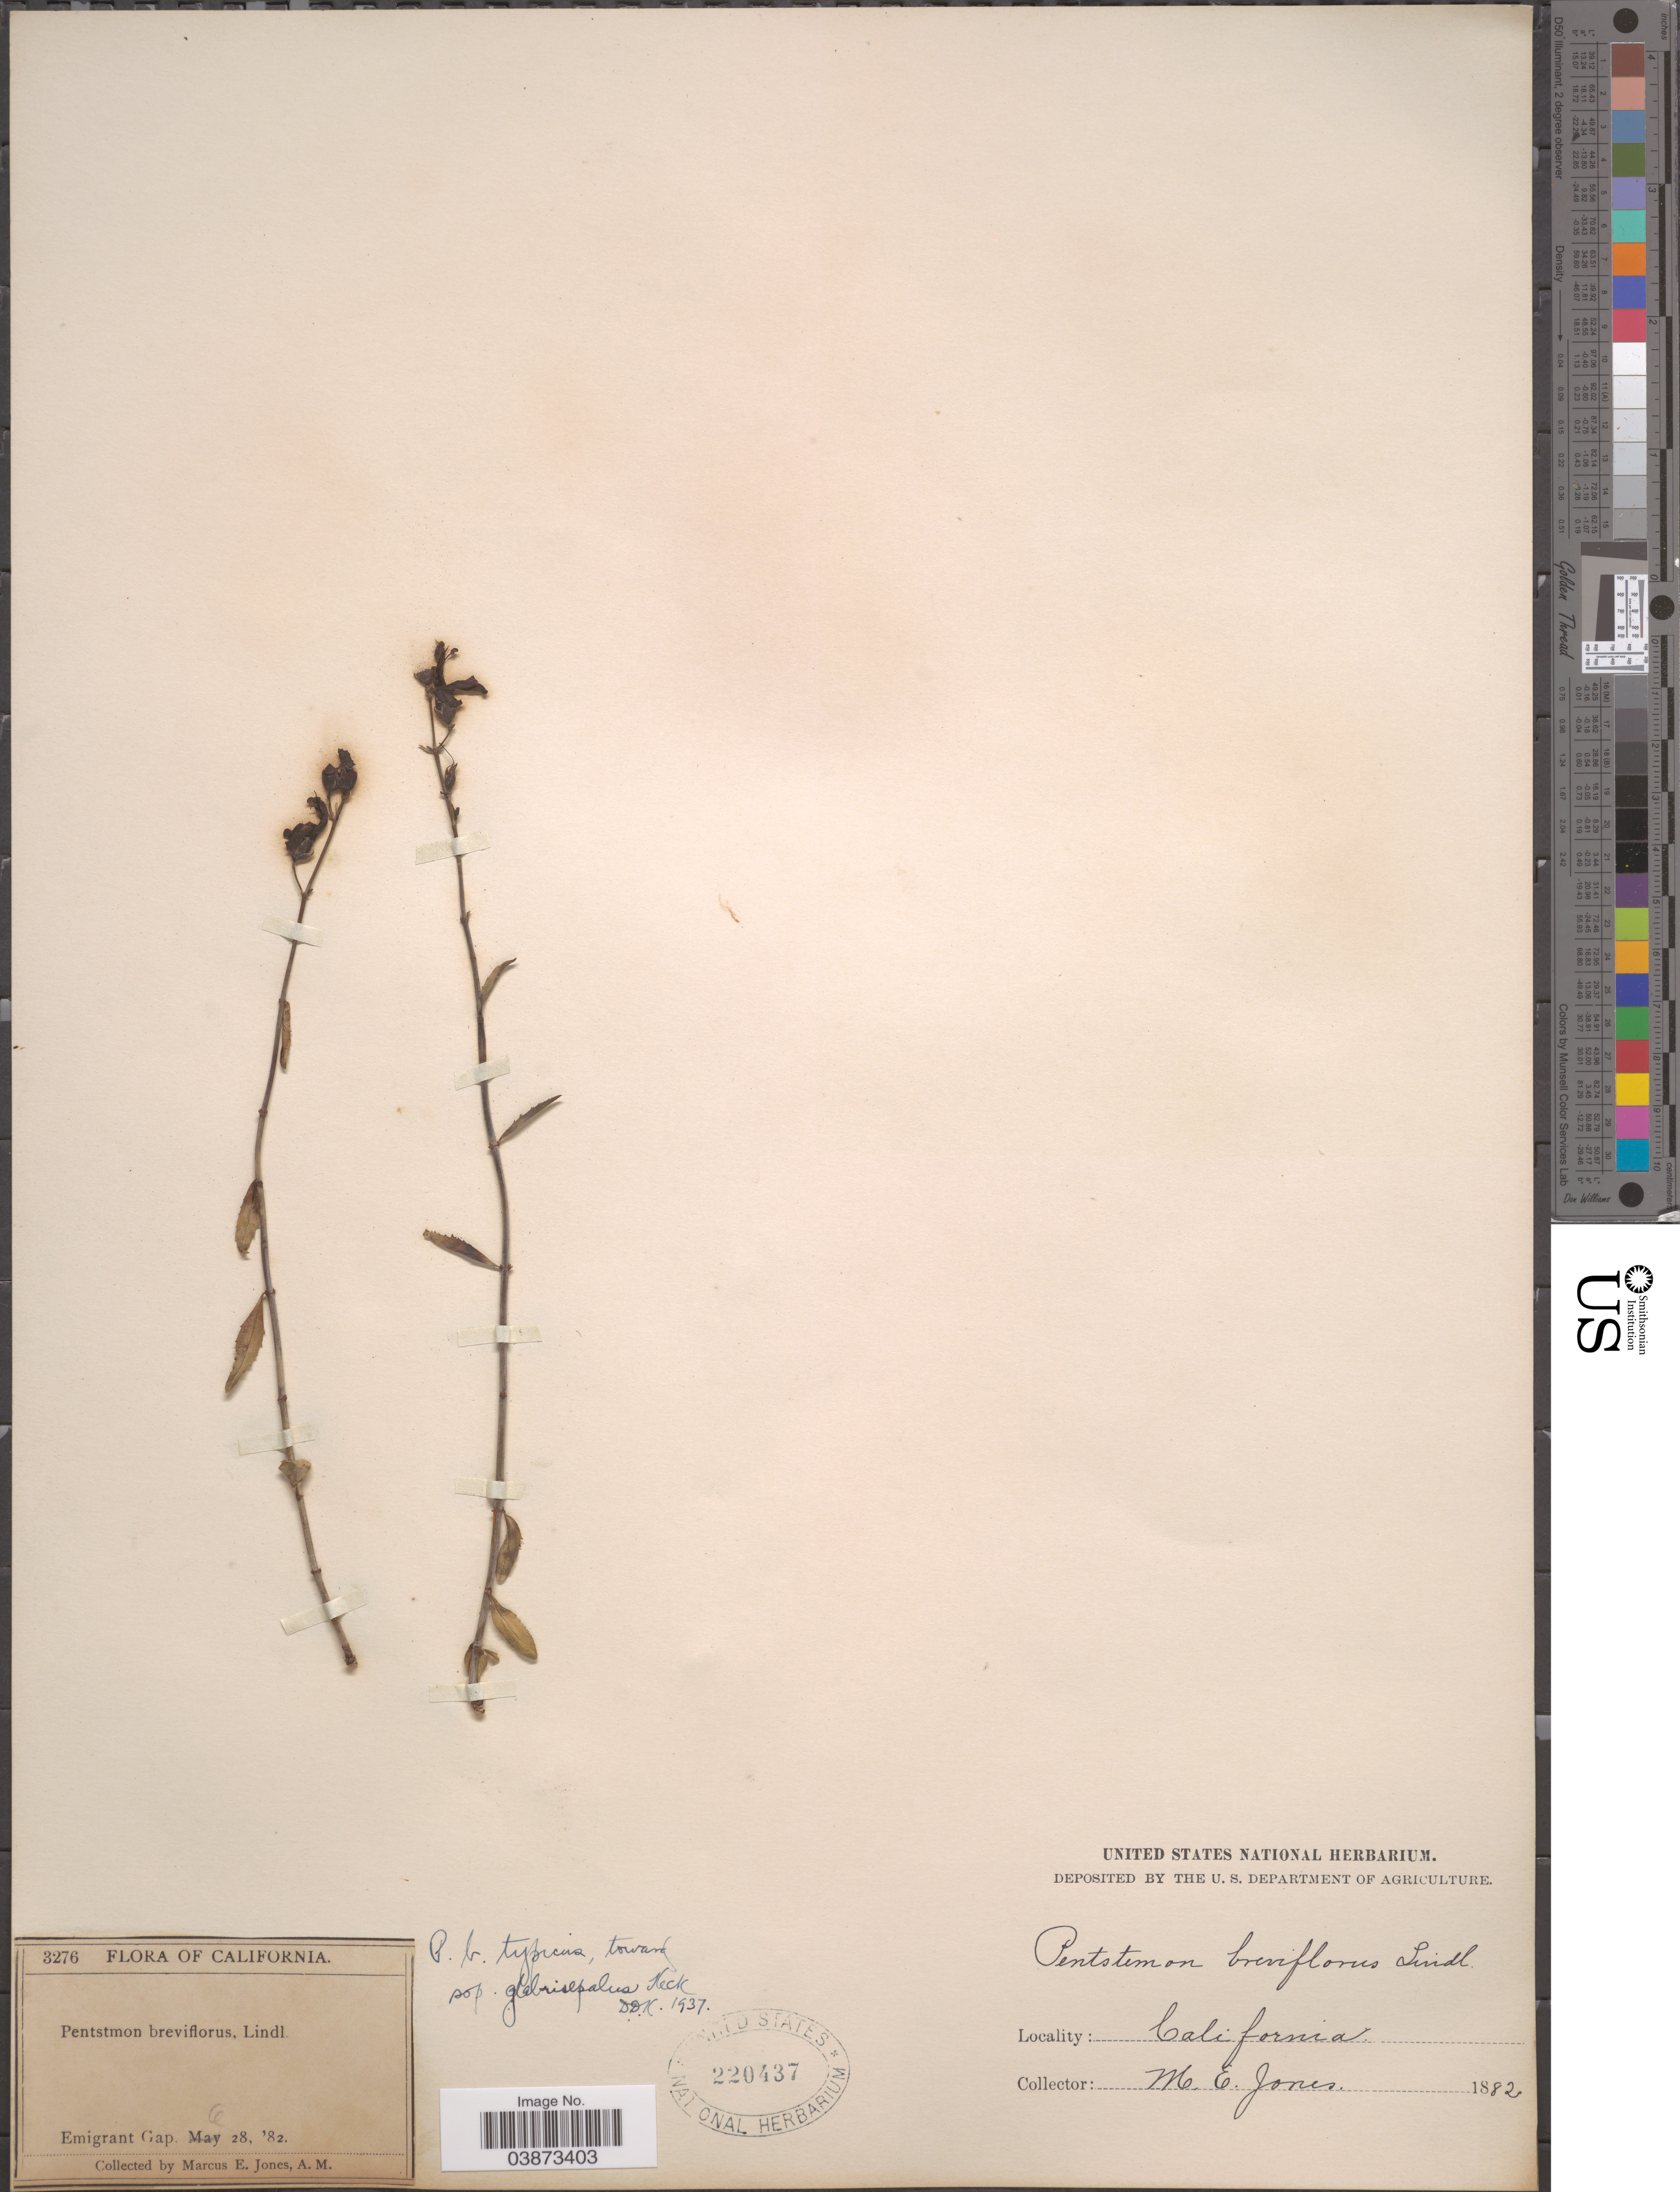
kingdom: Plantae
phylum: Tracheophyta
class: Magnoliopsida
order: Lamiales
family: Plantaginaceae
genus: Penstemon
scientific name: Penstemon breviflorus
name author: Lindl.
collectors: M. E. Jones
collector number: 3276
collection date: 1882-06-28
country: United States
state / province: California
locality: Emigrant Gap.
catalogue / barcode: US 220437